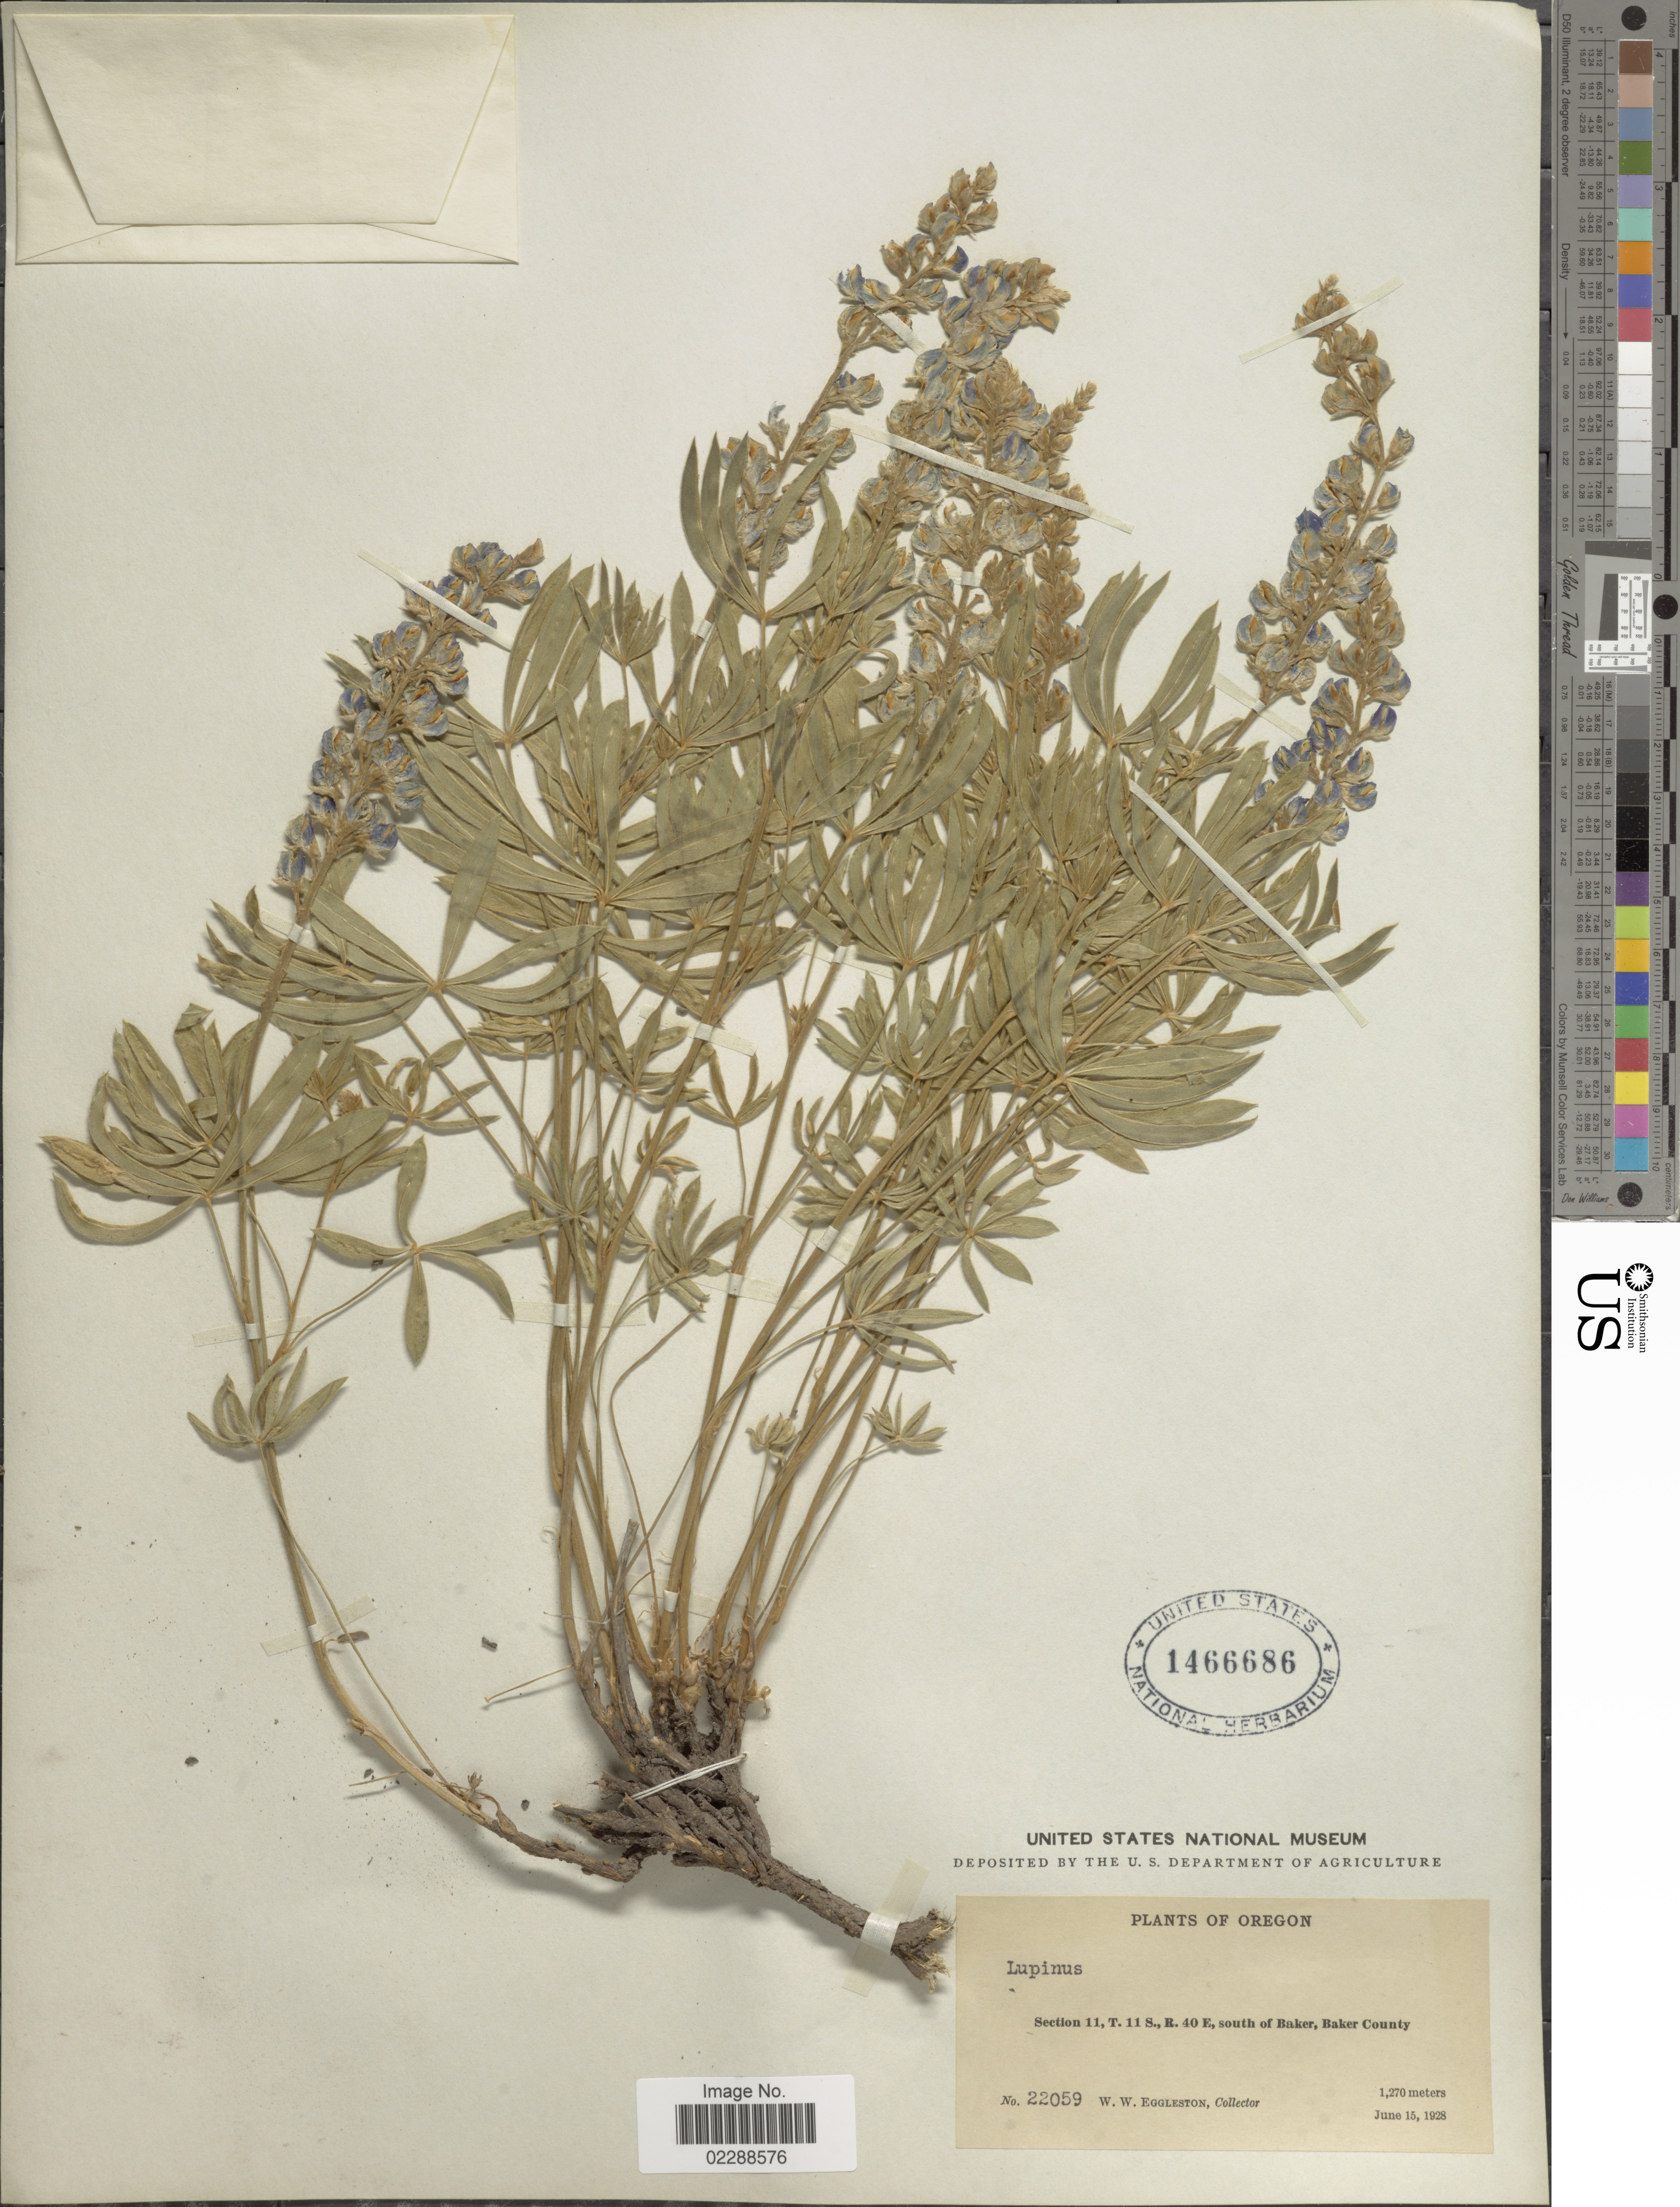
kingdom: Plantae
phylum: Tracheophyta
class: Magnoliopsida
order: Fabales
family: Fabaceae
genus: Lupinus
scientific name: Lupinus sp.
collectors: W. W. Eggleston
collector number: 22059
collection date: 1928-06-15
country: United States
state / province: Oregon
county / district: Baker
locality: Section 11, T.11 S., R.40 E, south of Baker, Baker County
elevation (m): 1270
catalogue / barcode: US 1466686